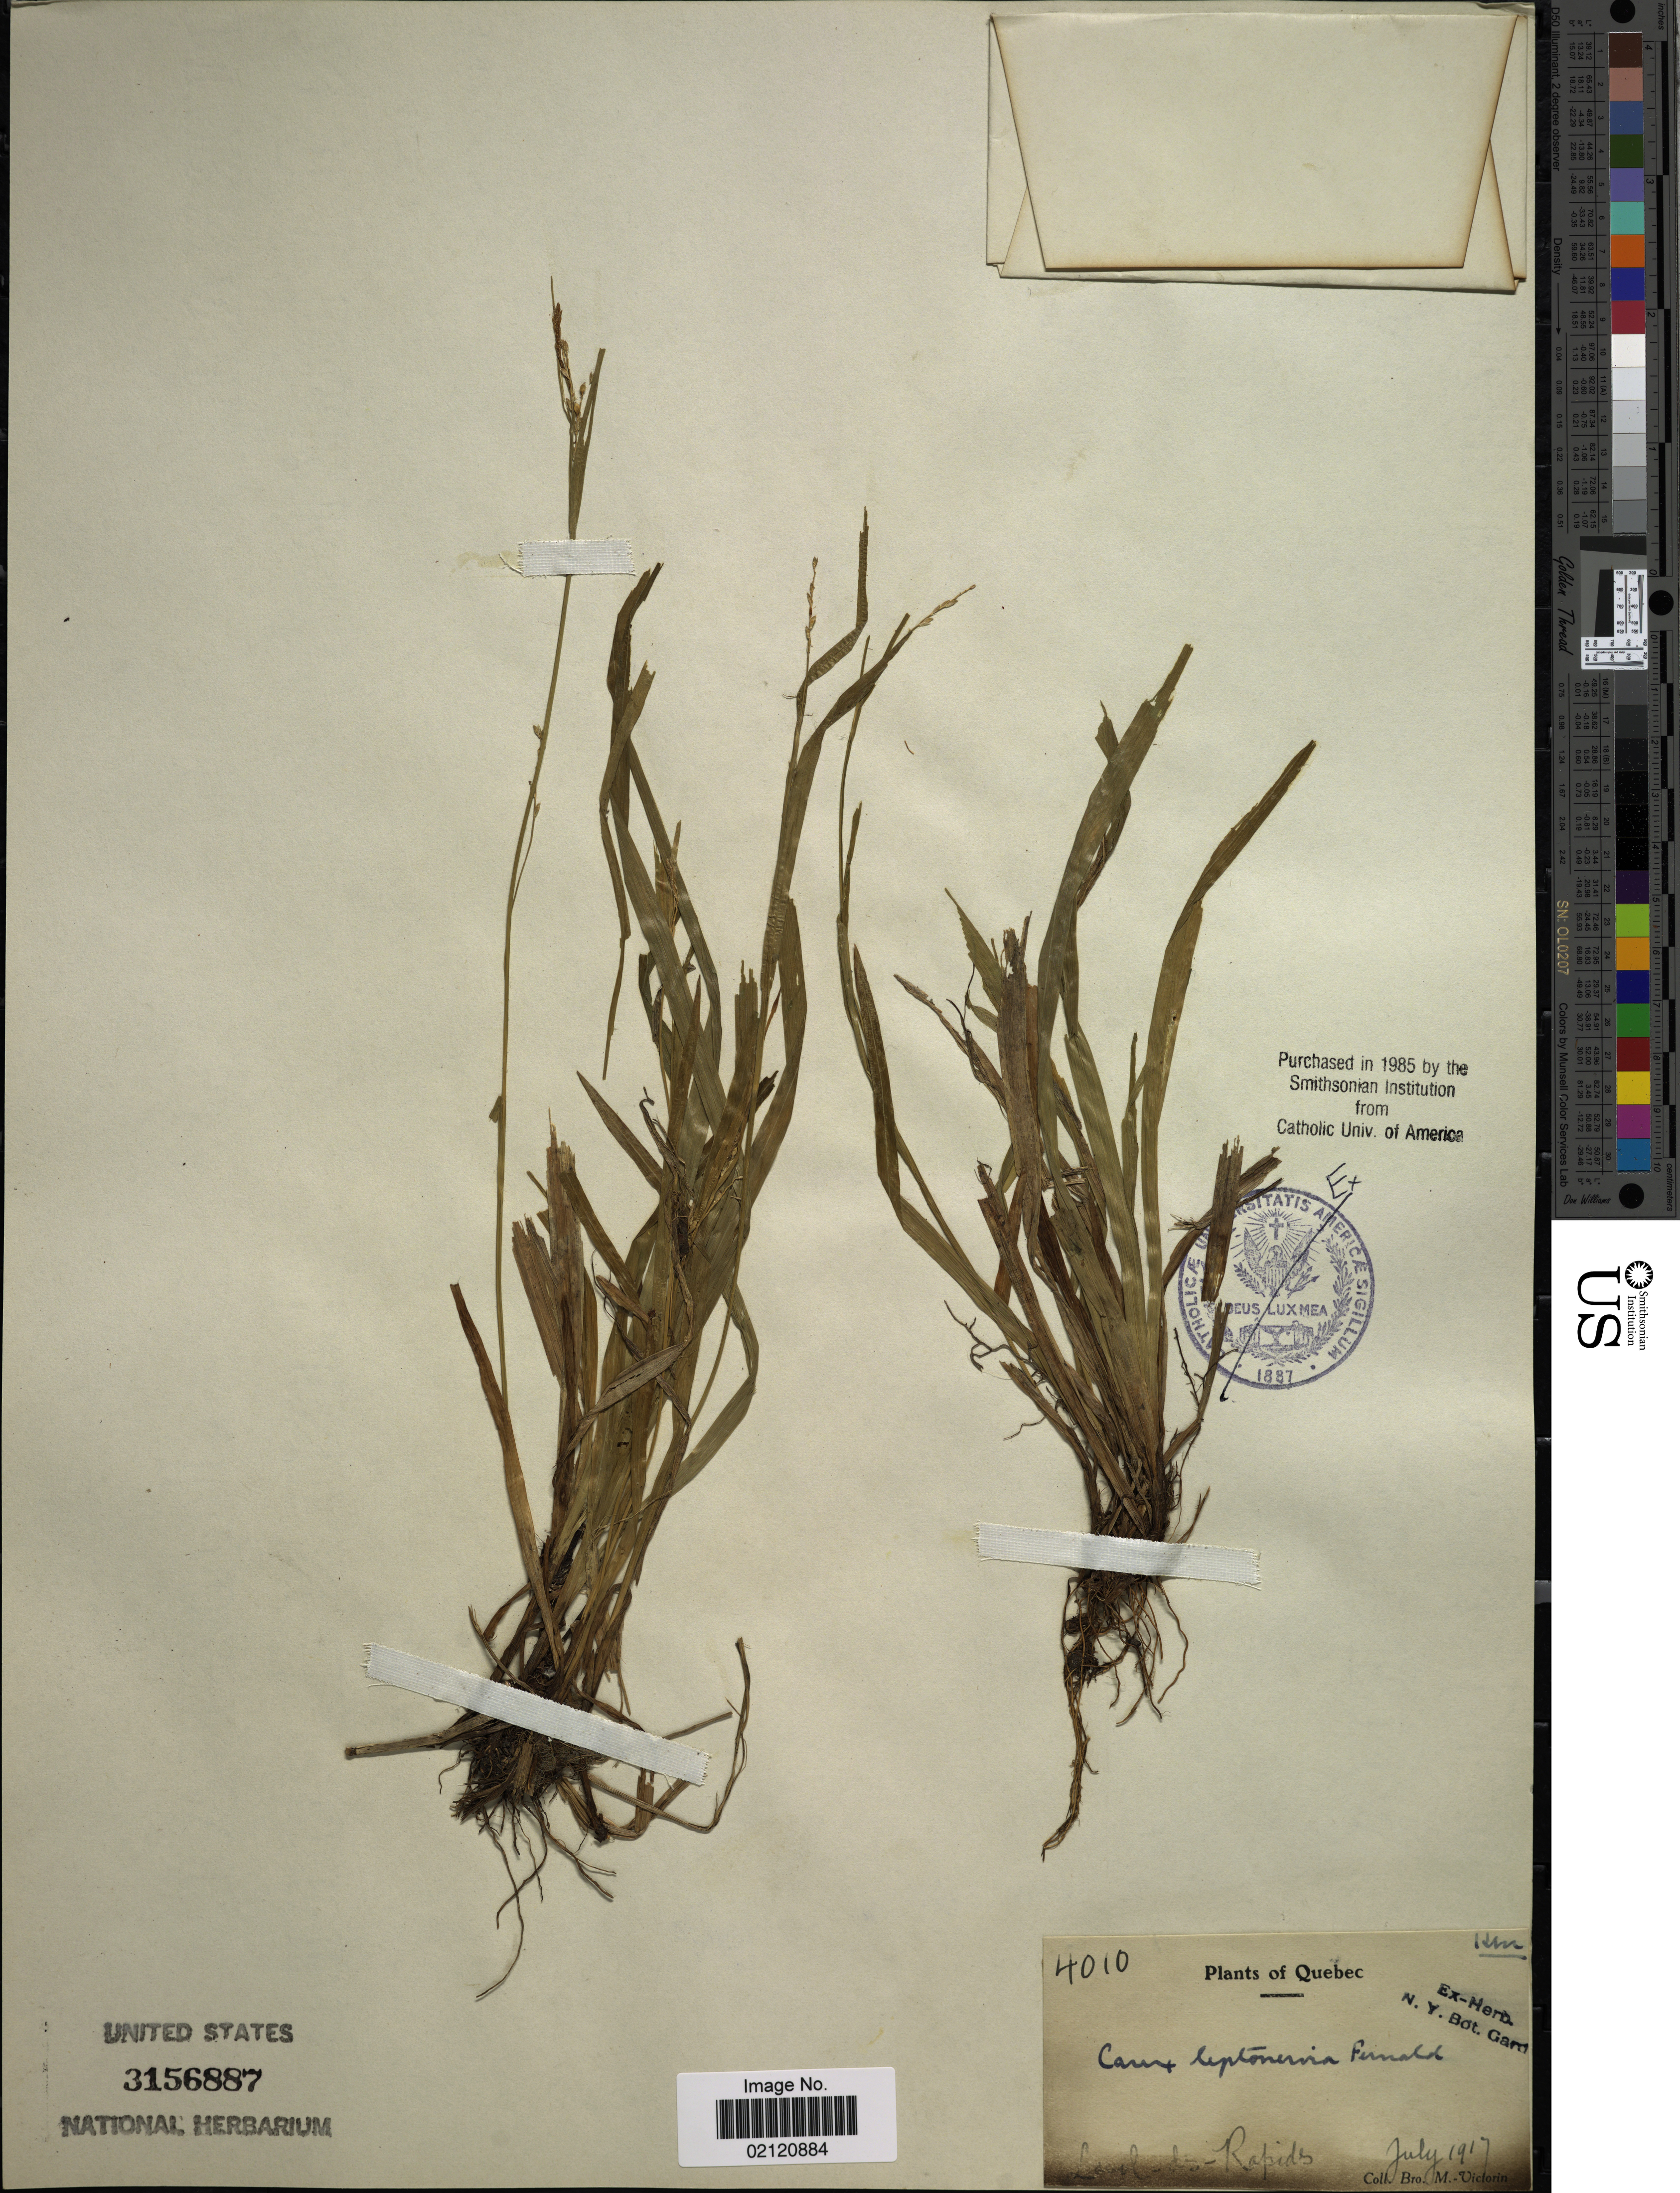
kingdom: Plantae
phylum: Tracheophyta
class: Liliopsida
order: Poales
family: Cyperaceae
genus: Carex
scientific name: Carex leptonervia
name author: (Fernald) Fernald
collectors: Fr. Marie-Victorin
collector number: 4010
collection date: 1917-07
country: Canada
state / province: Quebec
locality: Lachine de Rapids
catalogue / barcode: US 3156887